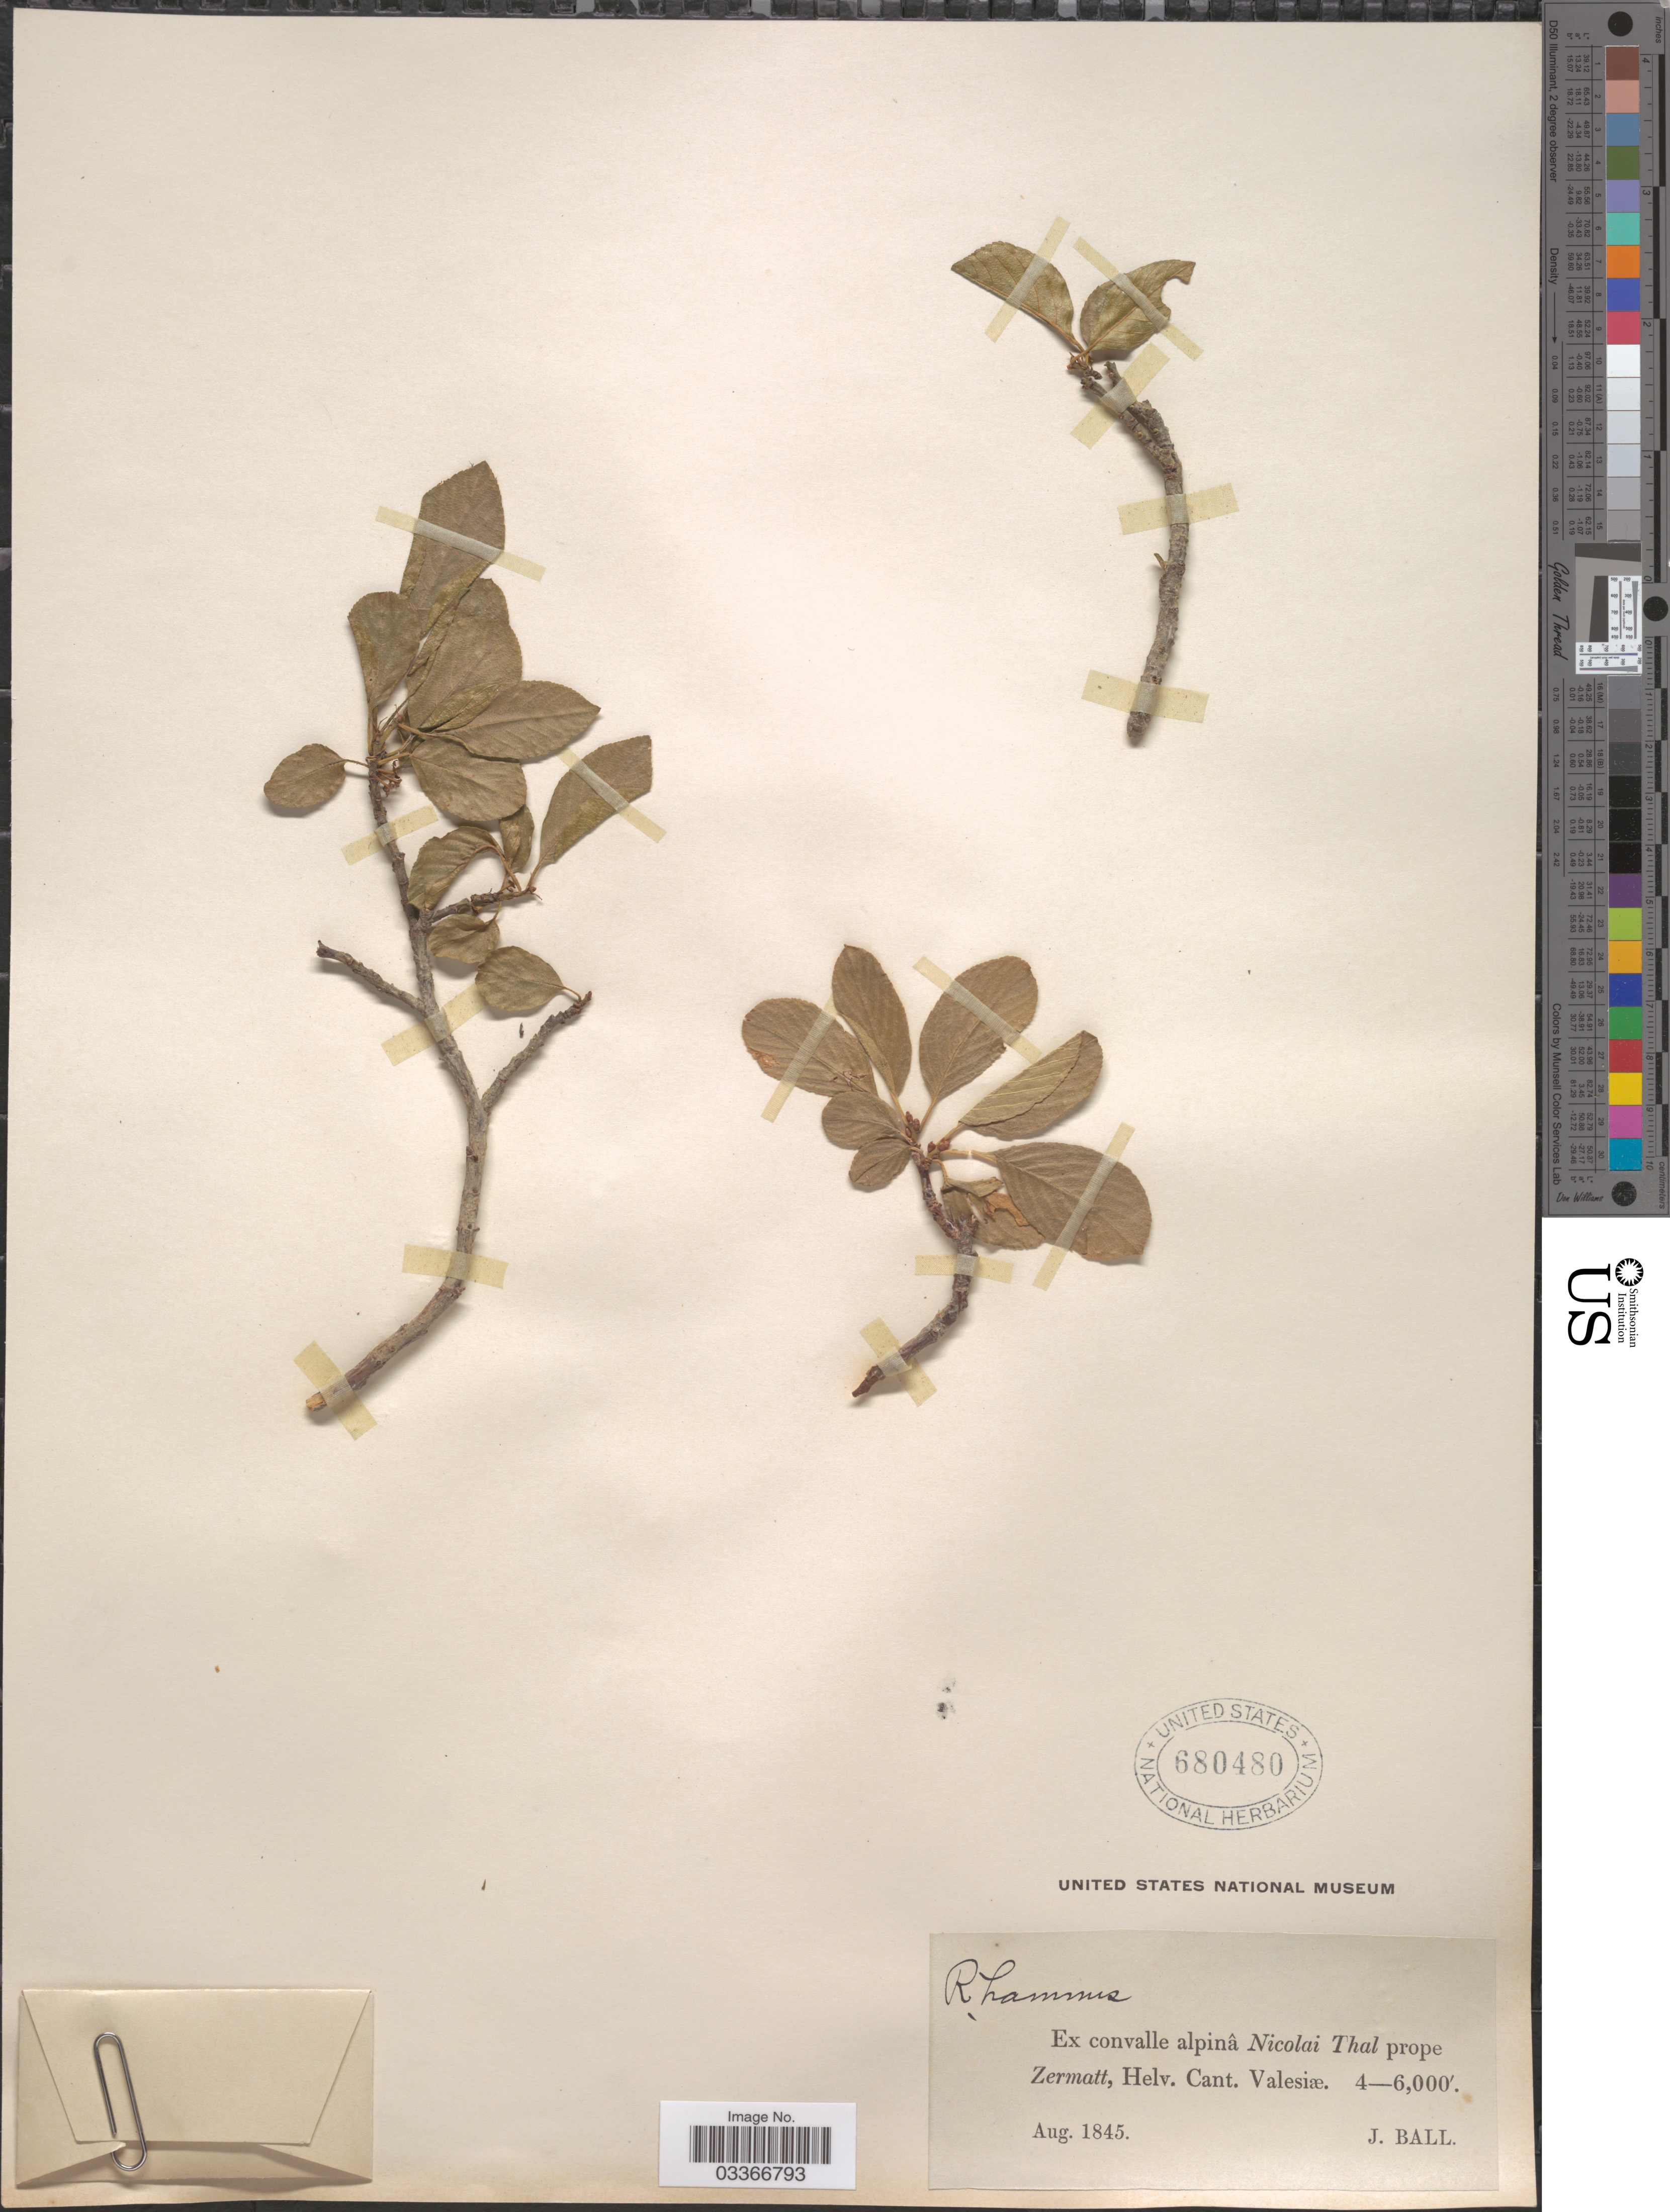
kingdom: Plantae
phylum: Tracheophyta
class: Magnoliopsida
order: Rosales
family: Rhamnaceae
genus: Rhamnus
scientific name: Rhamnus sp.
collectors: J. Ball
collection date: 1845-08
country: Switzerland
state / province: Valais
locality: Ex convalle alpinâ Nicolai Thal prope Zermatt, Helv. Cant. Valesiæ.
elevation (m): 1219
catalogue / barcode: US 680480